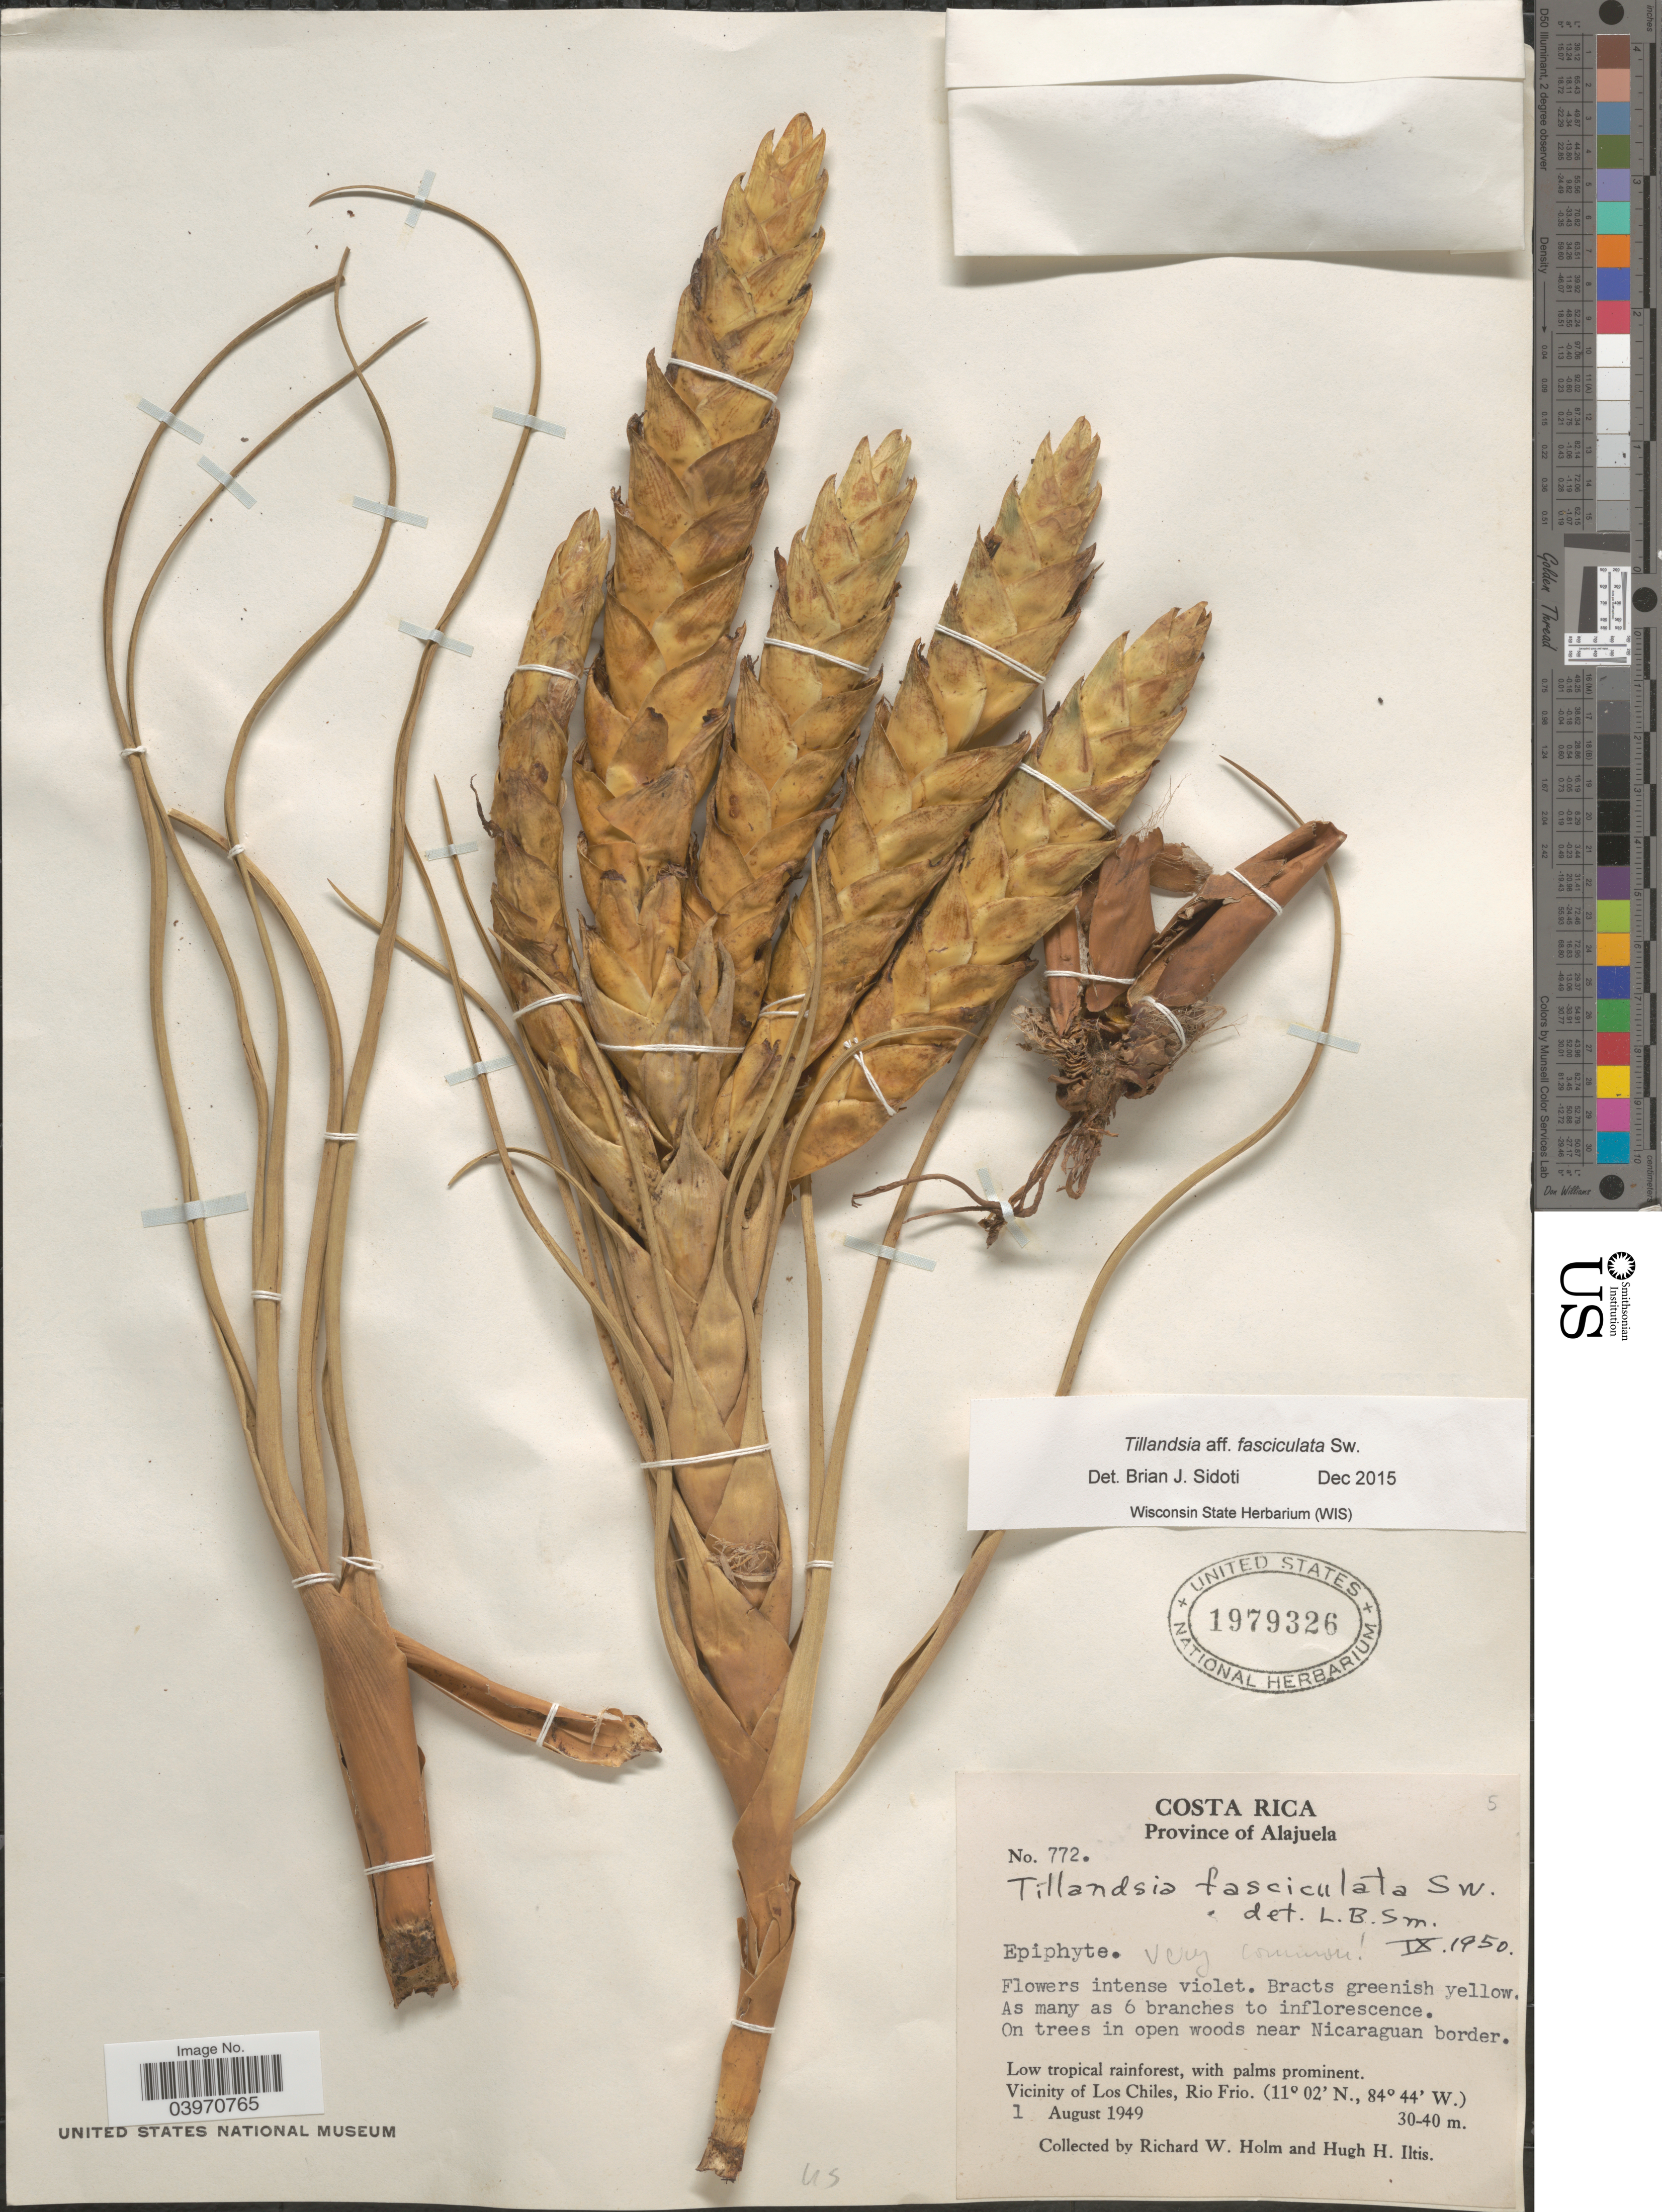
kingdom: Plantae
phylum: Tracheophyta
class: Liliopsida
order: Poales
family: Bromeliaceae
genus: Tillandsia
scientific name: Tillandsia fasciculata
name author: Sw.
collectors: R. W. Holm & H. H. Iltis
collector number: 772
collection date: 1949-08-01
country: Costa Rica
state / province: Alajuela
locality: Near Nicaraguan border. Vicinity of Los Chiles, Rio Frio.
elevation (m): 30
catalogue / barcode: US 1979326